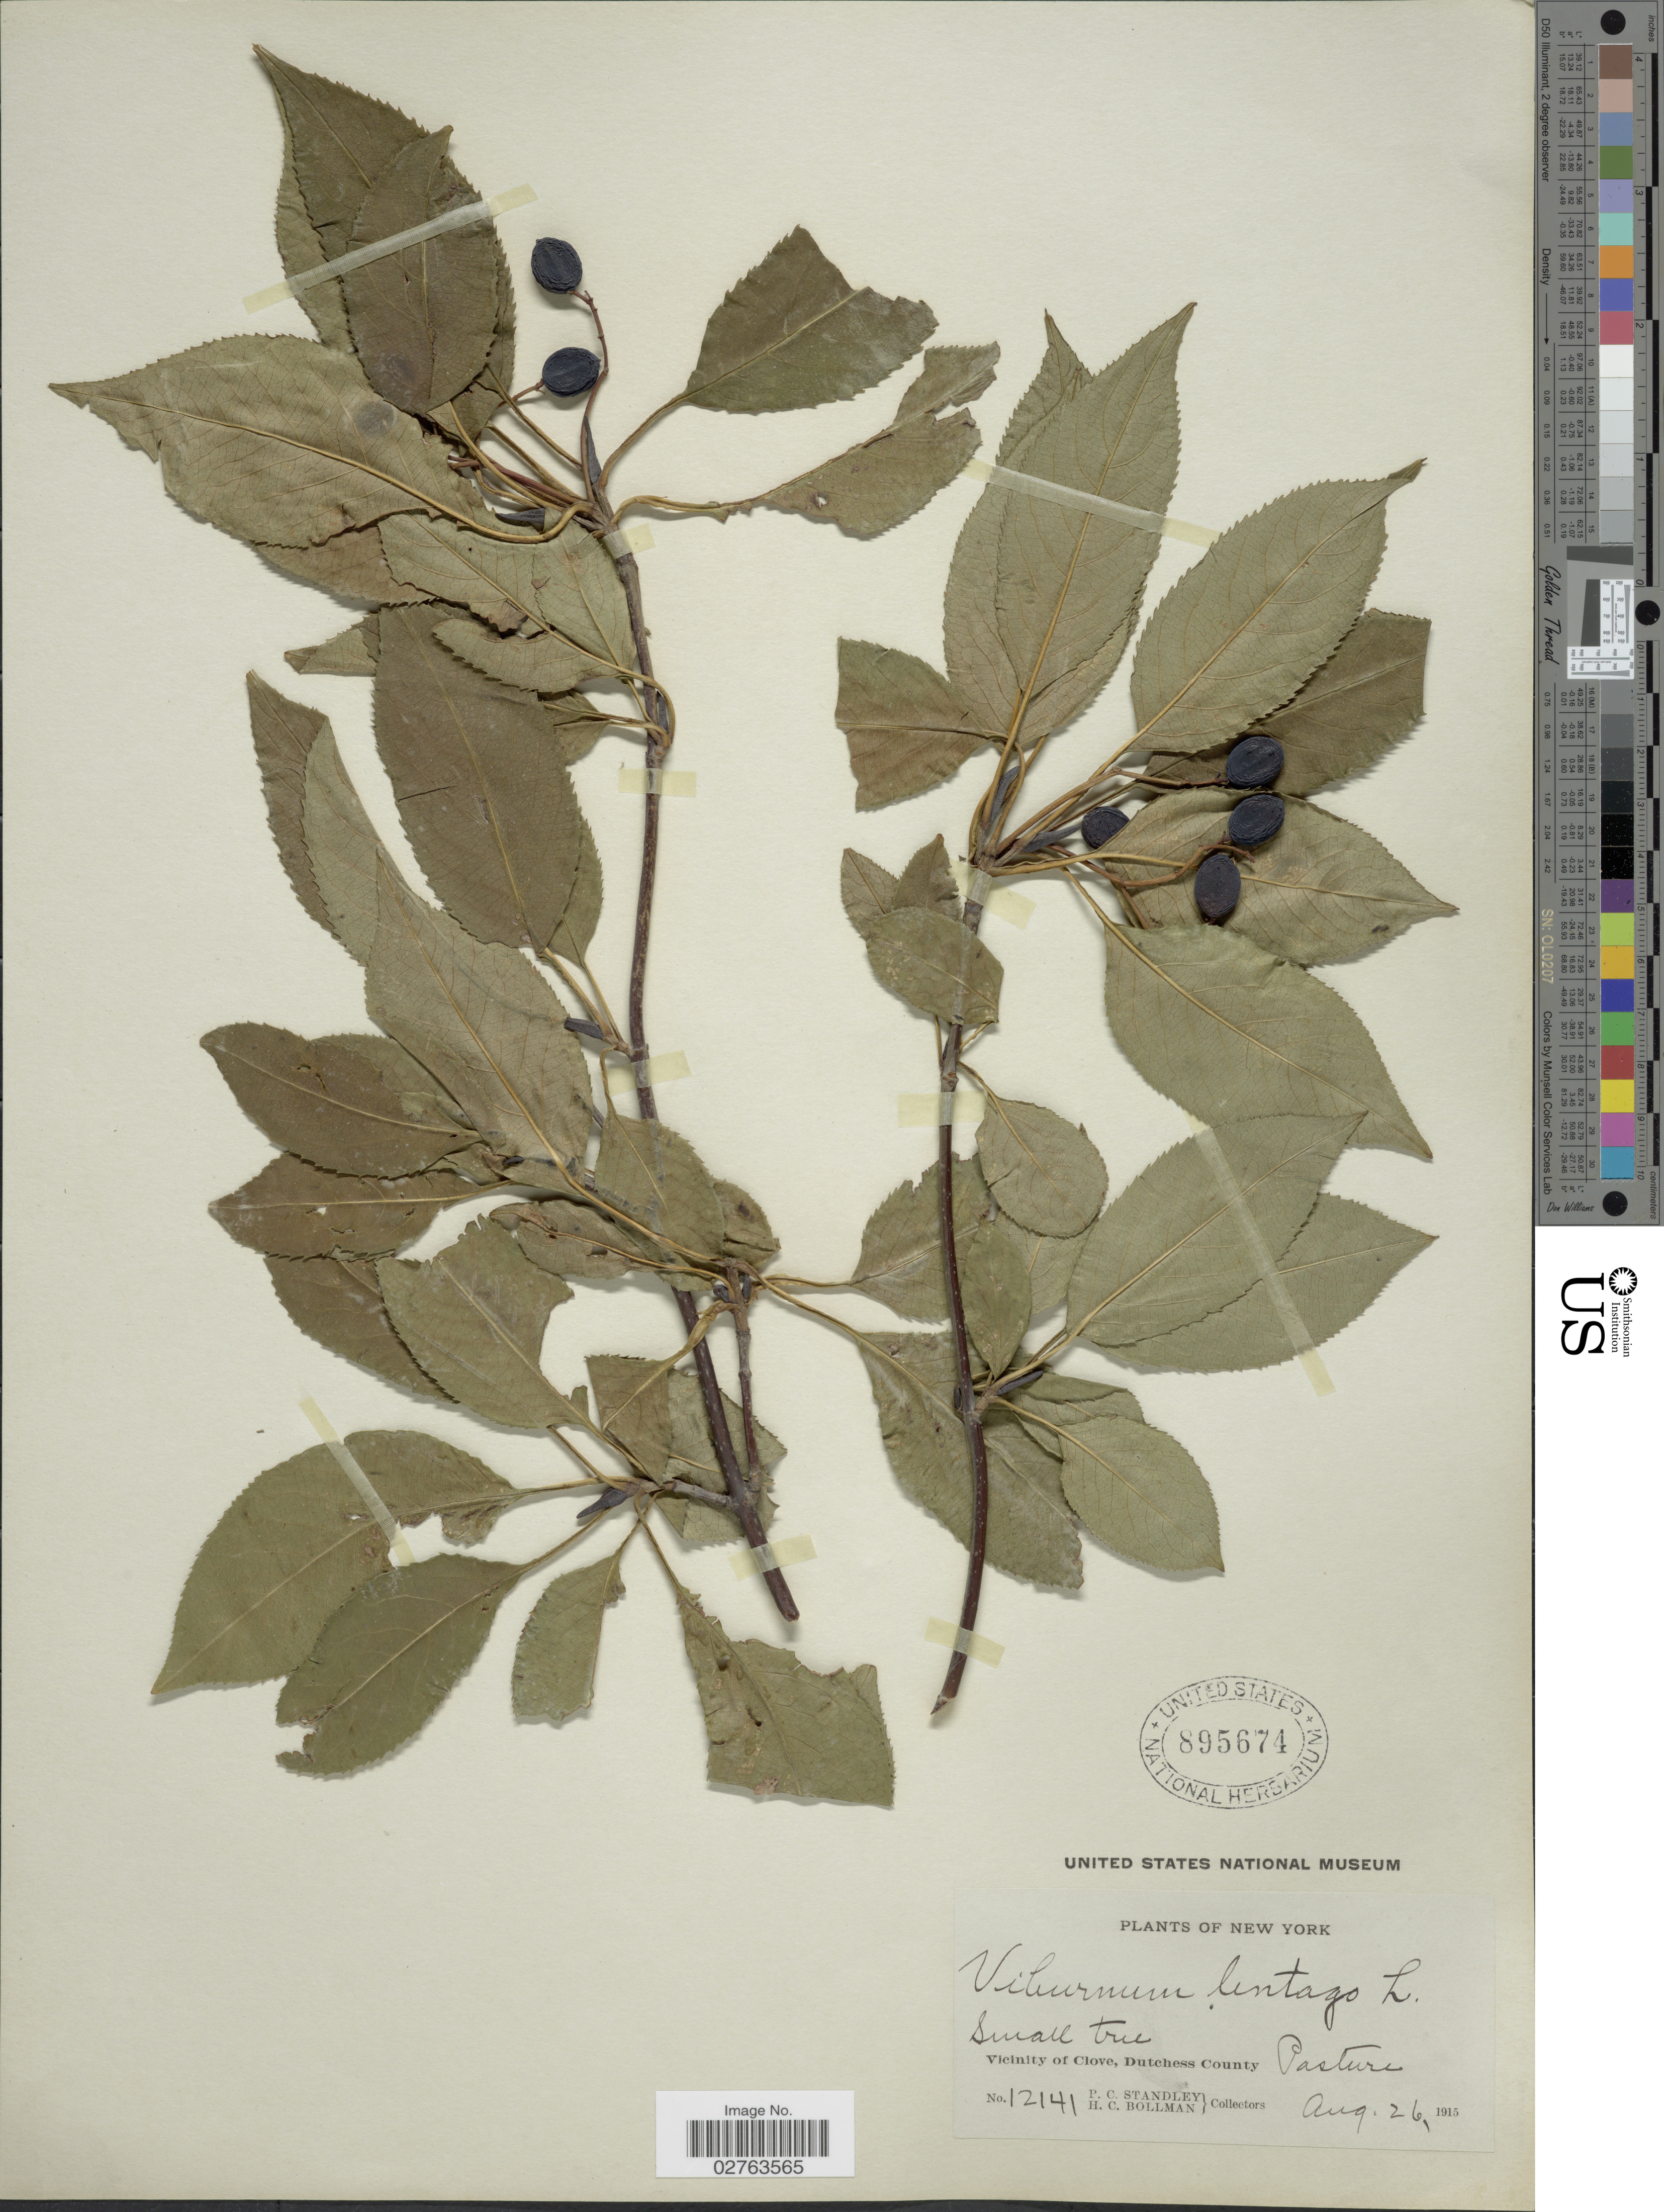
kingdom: Plantae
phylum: Tracheophyta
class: Magnoliopsida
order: Dipsacales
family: Viburnaceae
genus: Viburnum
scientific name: Viburnum lentago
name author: L.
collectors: P. C. Standley & H. C. Bollman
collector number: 12141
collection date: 1915-08-26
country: United States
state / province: New York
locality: Vicinity of Clove, Dutchess County.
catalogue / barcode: US 895674